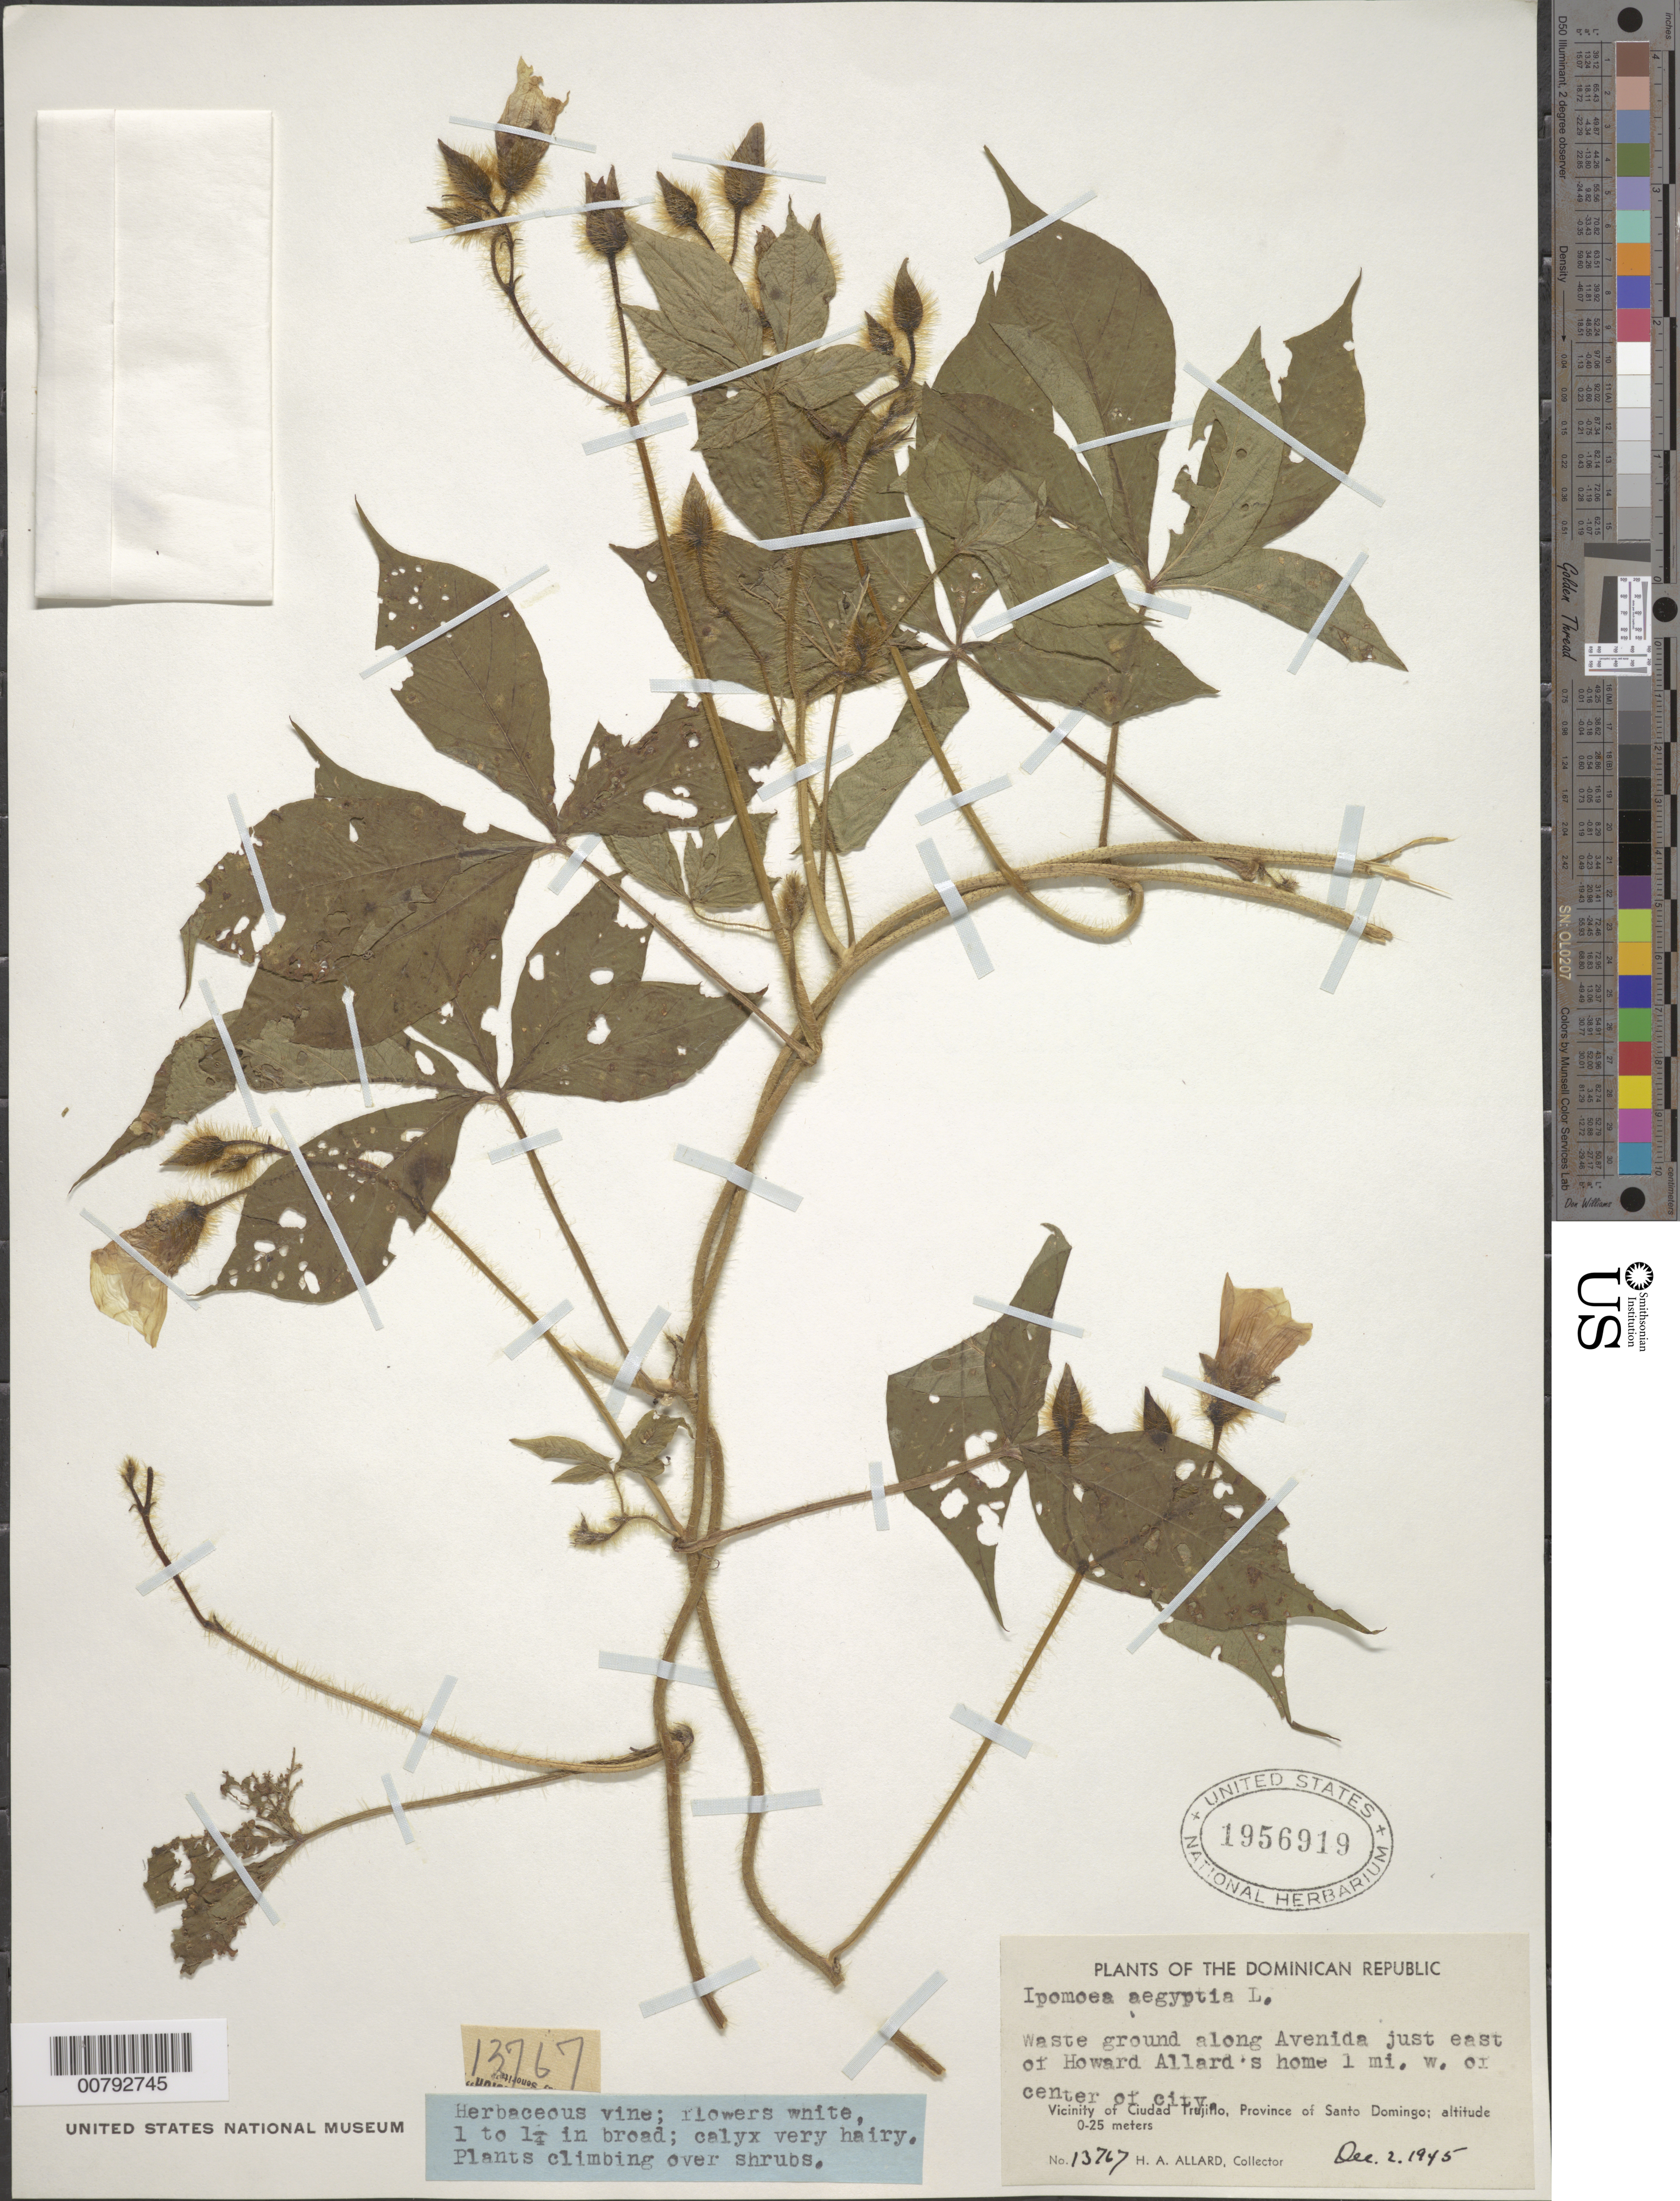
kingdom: Plantae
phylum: Tracheophyta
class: Magnoliopsida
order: Solanales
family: Convolvulaceae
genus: Distimake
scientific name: Distimake aegyptius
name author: (L.) A. R. Simões & Staples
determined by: Strong, Mark T., (BOT), Smithsonian Institution - National Museum of Natural History (UNITED STATES)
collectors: H. A. Allard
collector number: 13767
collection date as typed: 02 Dec 1945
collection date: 1945-12-02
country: Dominican Republic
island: Hispaniola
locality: Province of Santo Domingo, vicinity of Ciudad Trujillo, along Avenida just east of Howard Allard's home 1 mile W. of center of city.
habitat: Waste ground.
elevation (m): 0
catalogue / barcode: US 1956919